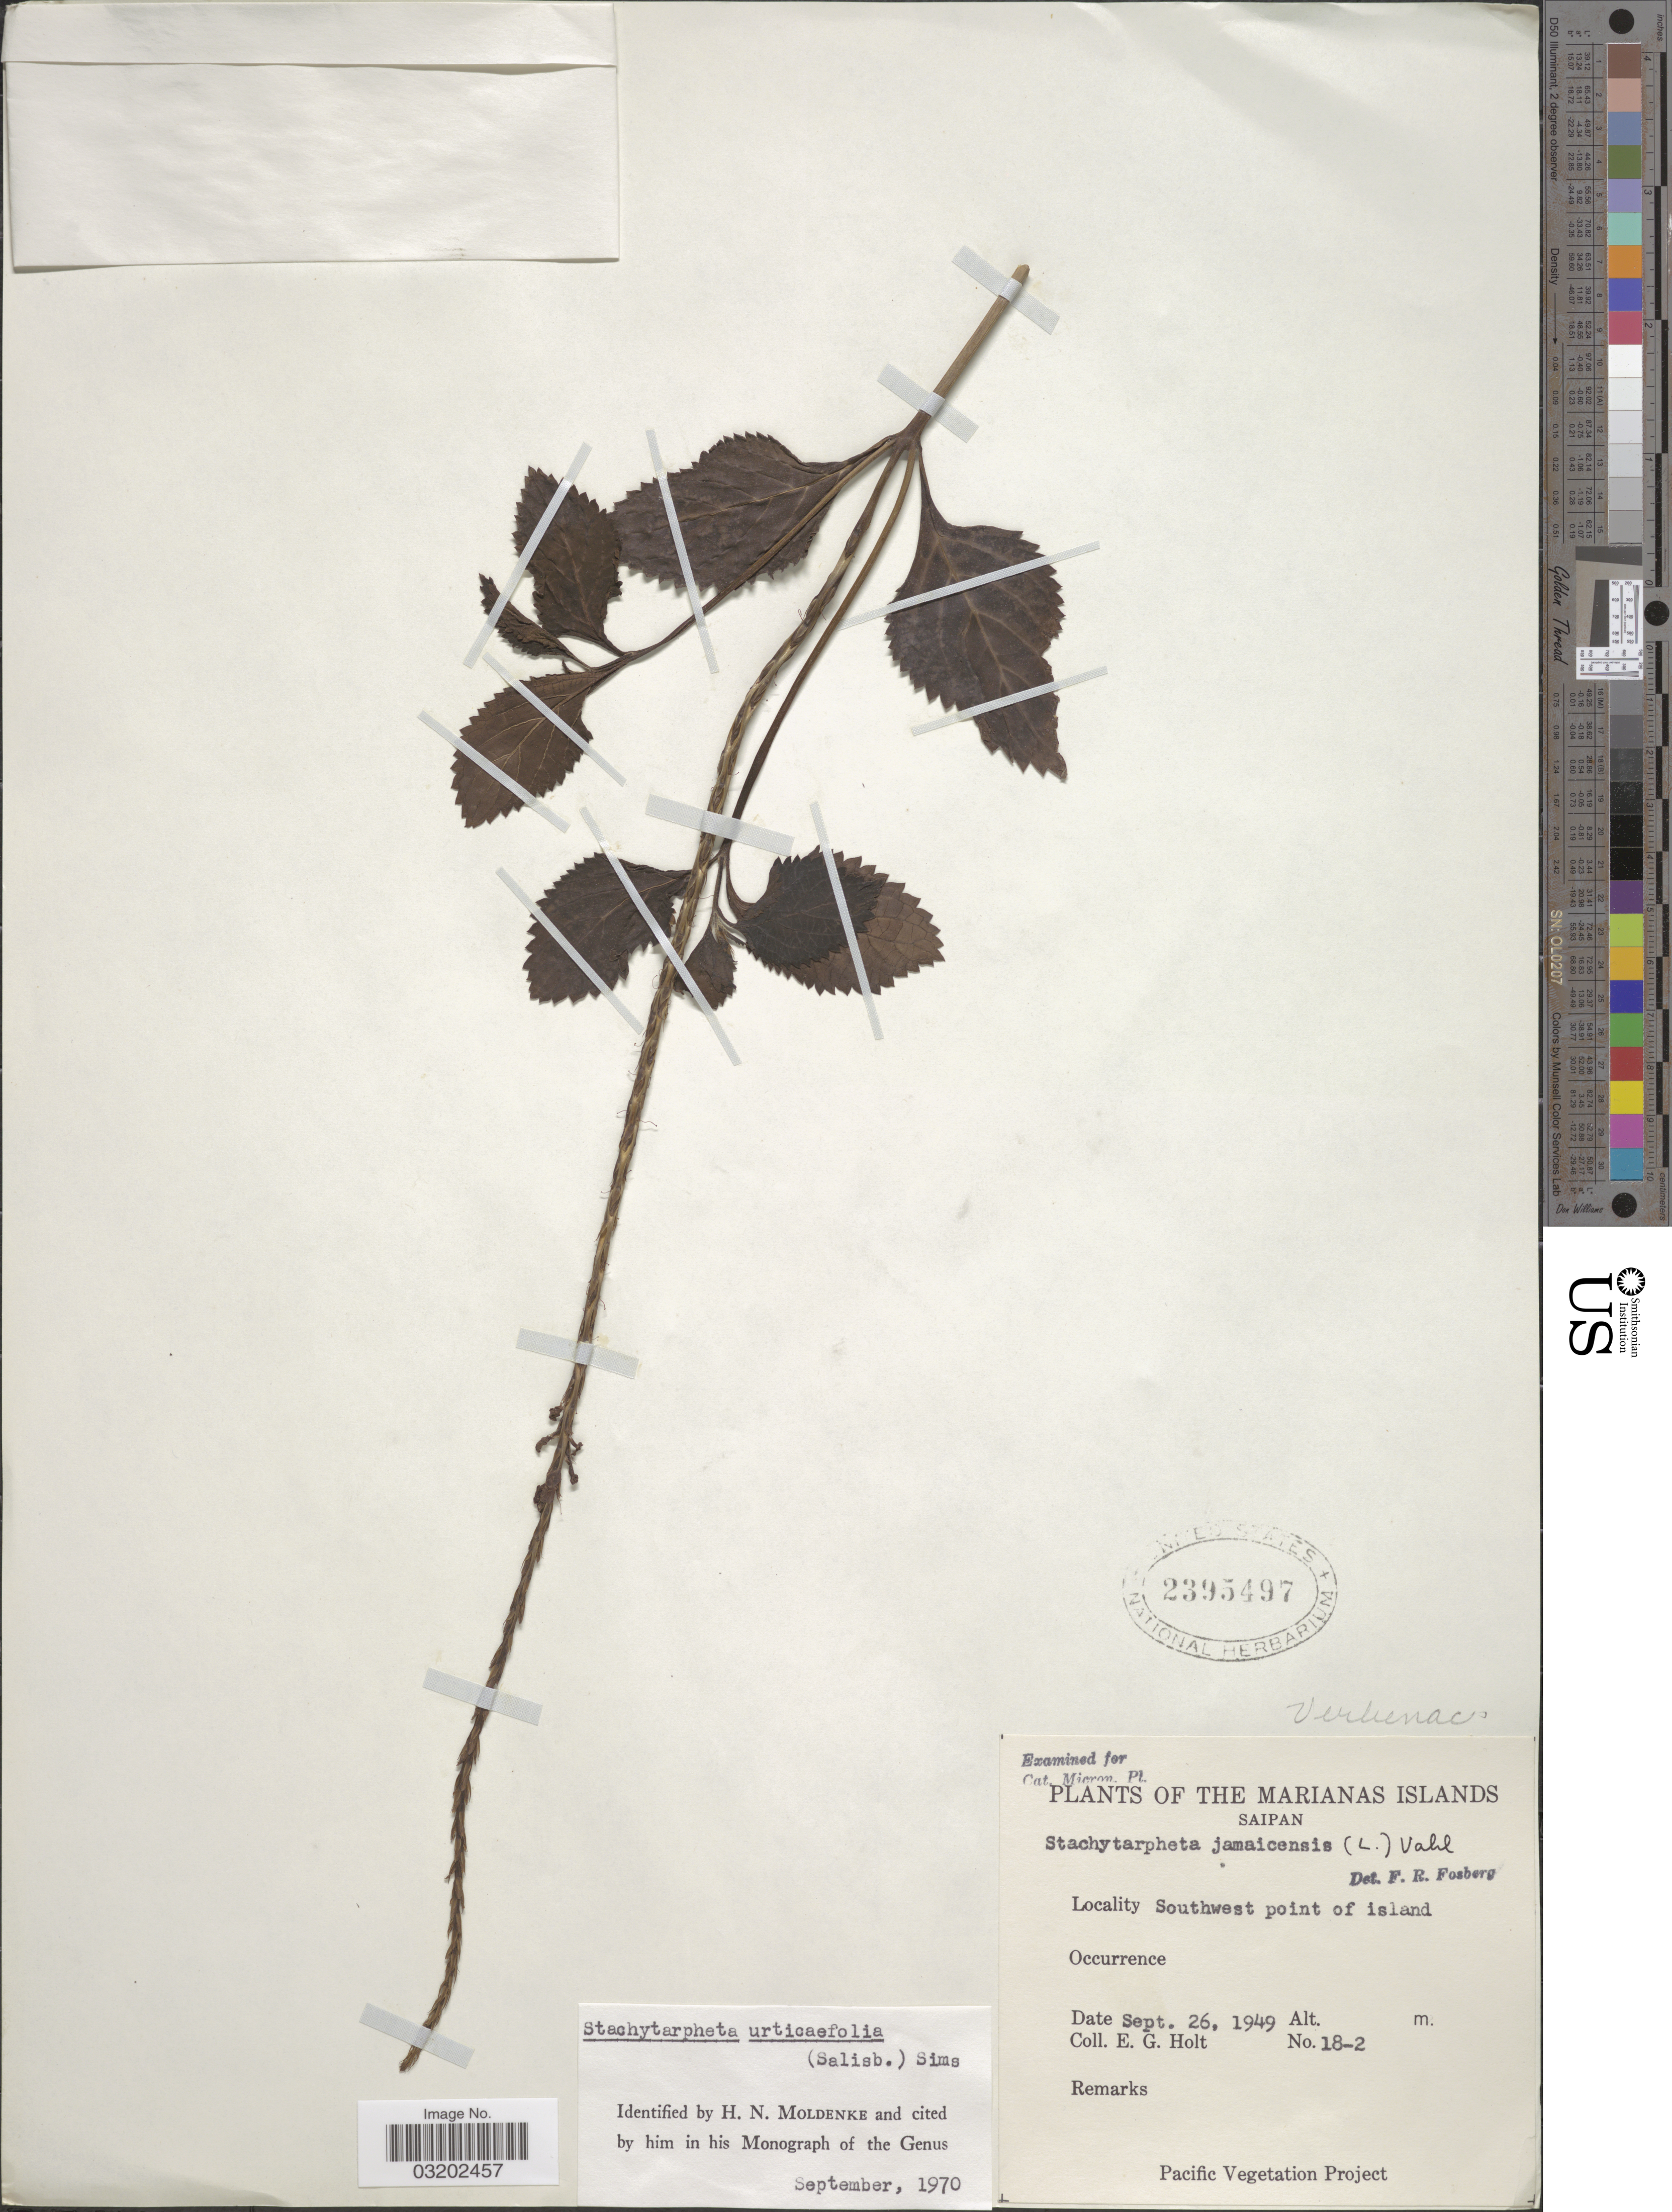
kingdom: Plantae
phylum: Tracheophyta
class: Magnoliopsida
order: Lamiales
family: Verbenaceae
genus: Stachytarpheta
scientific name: Stachytarpheta urticifolia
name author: Sims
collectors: E. G. Holt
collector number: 18-2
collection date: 1949-09-26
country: Northern Mariana Islands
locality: The Marianas Islands. Saipan. Southwest point of island.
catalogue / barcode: US 2395497